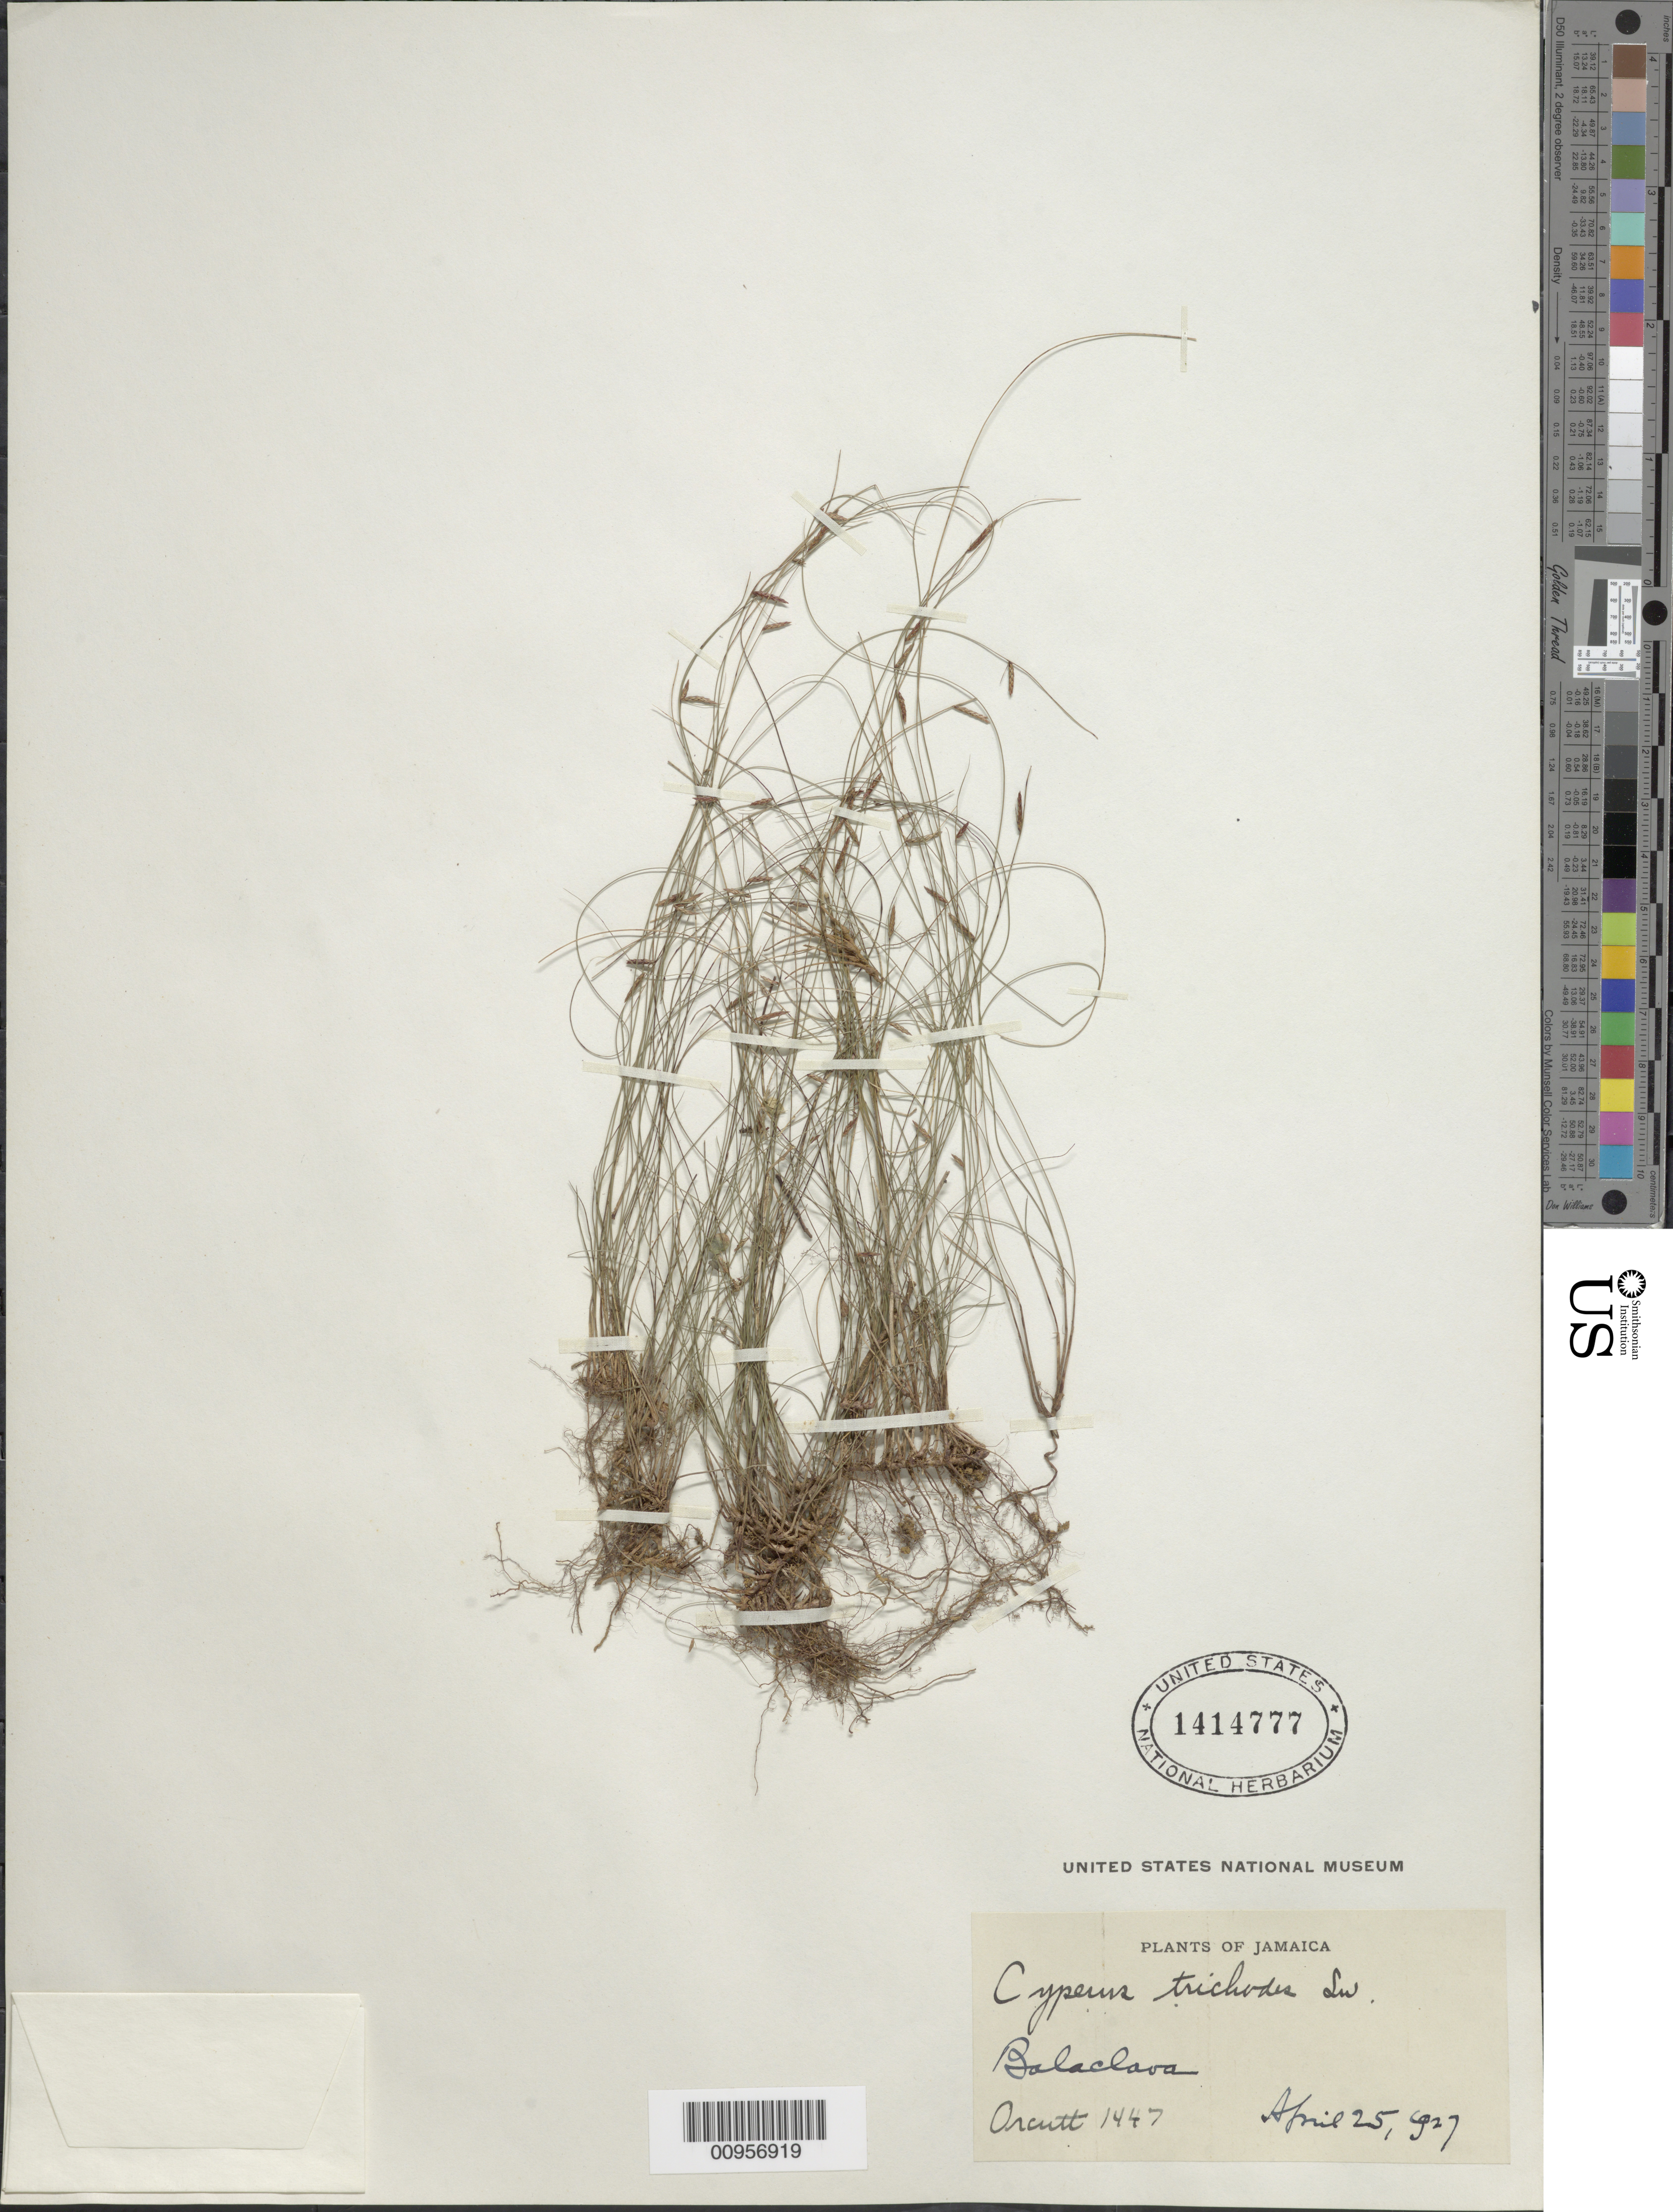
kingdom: Plantae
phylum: Tracheophyta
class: Liliopsida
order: Poales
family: Cyperaceae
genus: Cyperus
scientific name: Cyperus trichodes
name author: Griseb.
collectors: -- Orcutt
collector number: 1447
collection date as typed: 25 Apr 1927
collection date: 1927-04-25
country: Jamaica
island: Jamaica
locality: Balaclava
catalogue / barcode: US 1414777